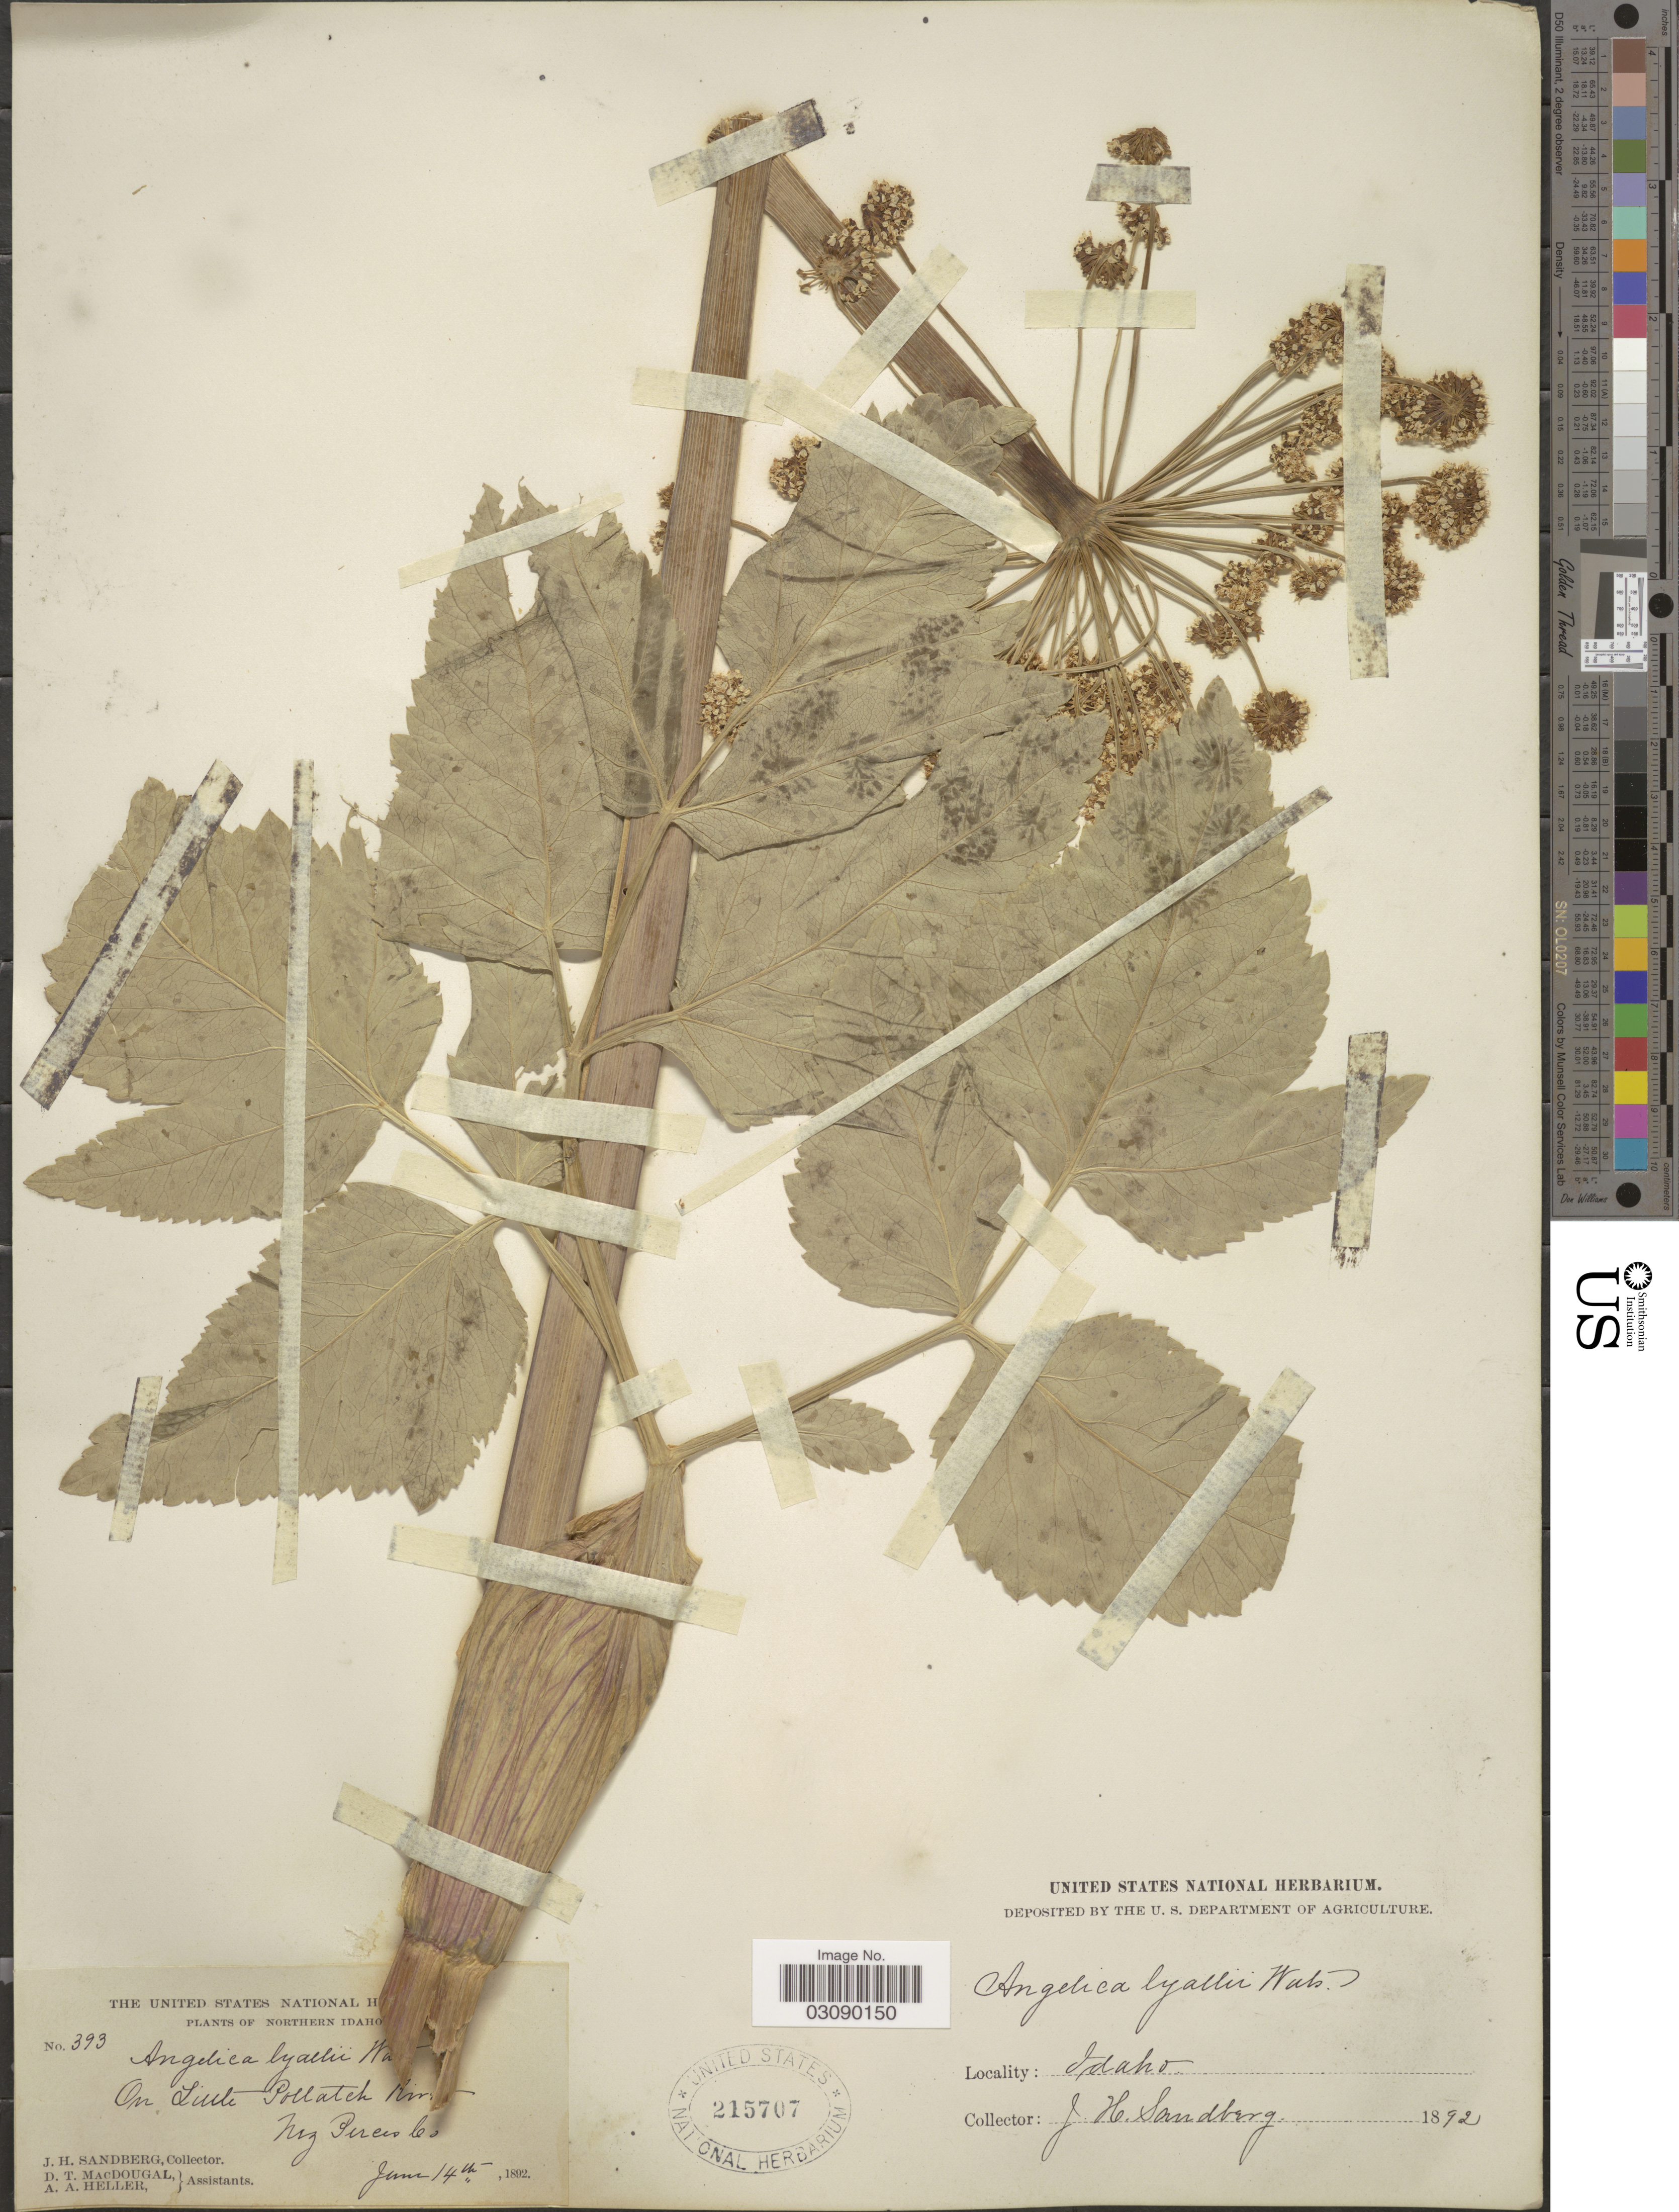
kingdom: Plantae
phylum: Tracheophyta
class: Magnoliopsida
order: Apiales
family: Apiaceae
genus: Angelica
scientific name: Angelica arguta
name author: Nutt.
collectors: J. H. Sandberg, D. T. MacDougal & A. A. Heller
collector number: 393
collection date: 1892-06-14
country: United States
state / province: Idaho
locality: Northern Idaho. On Little Potlatch River, Nez Perces Co.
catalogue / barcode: US 215707